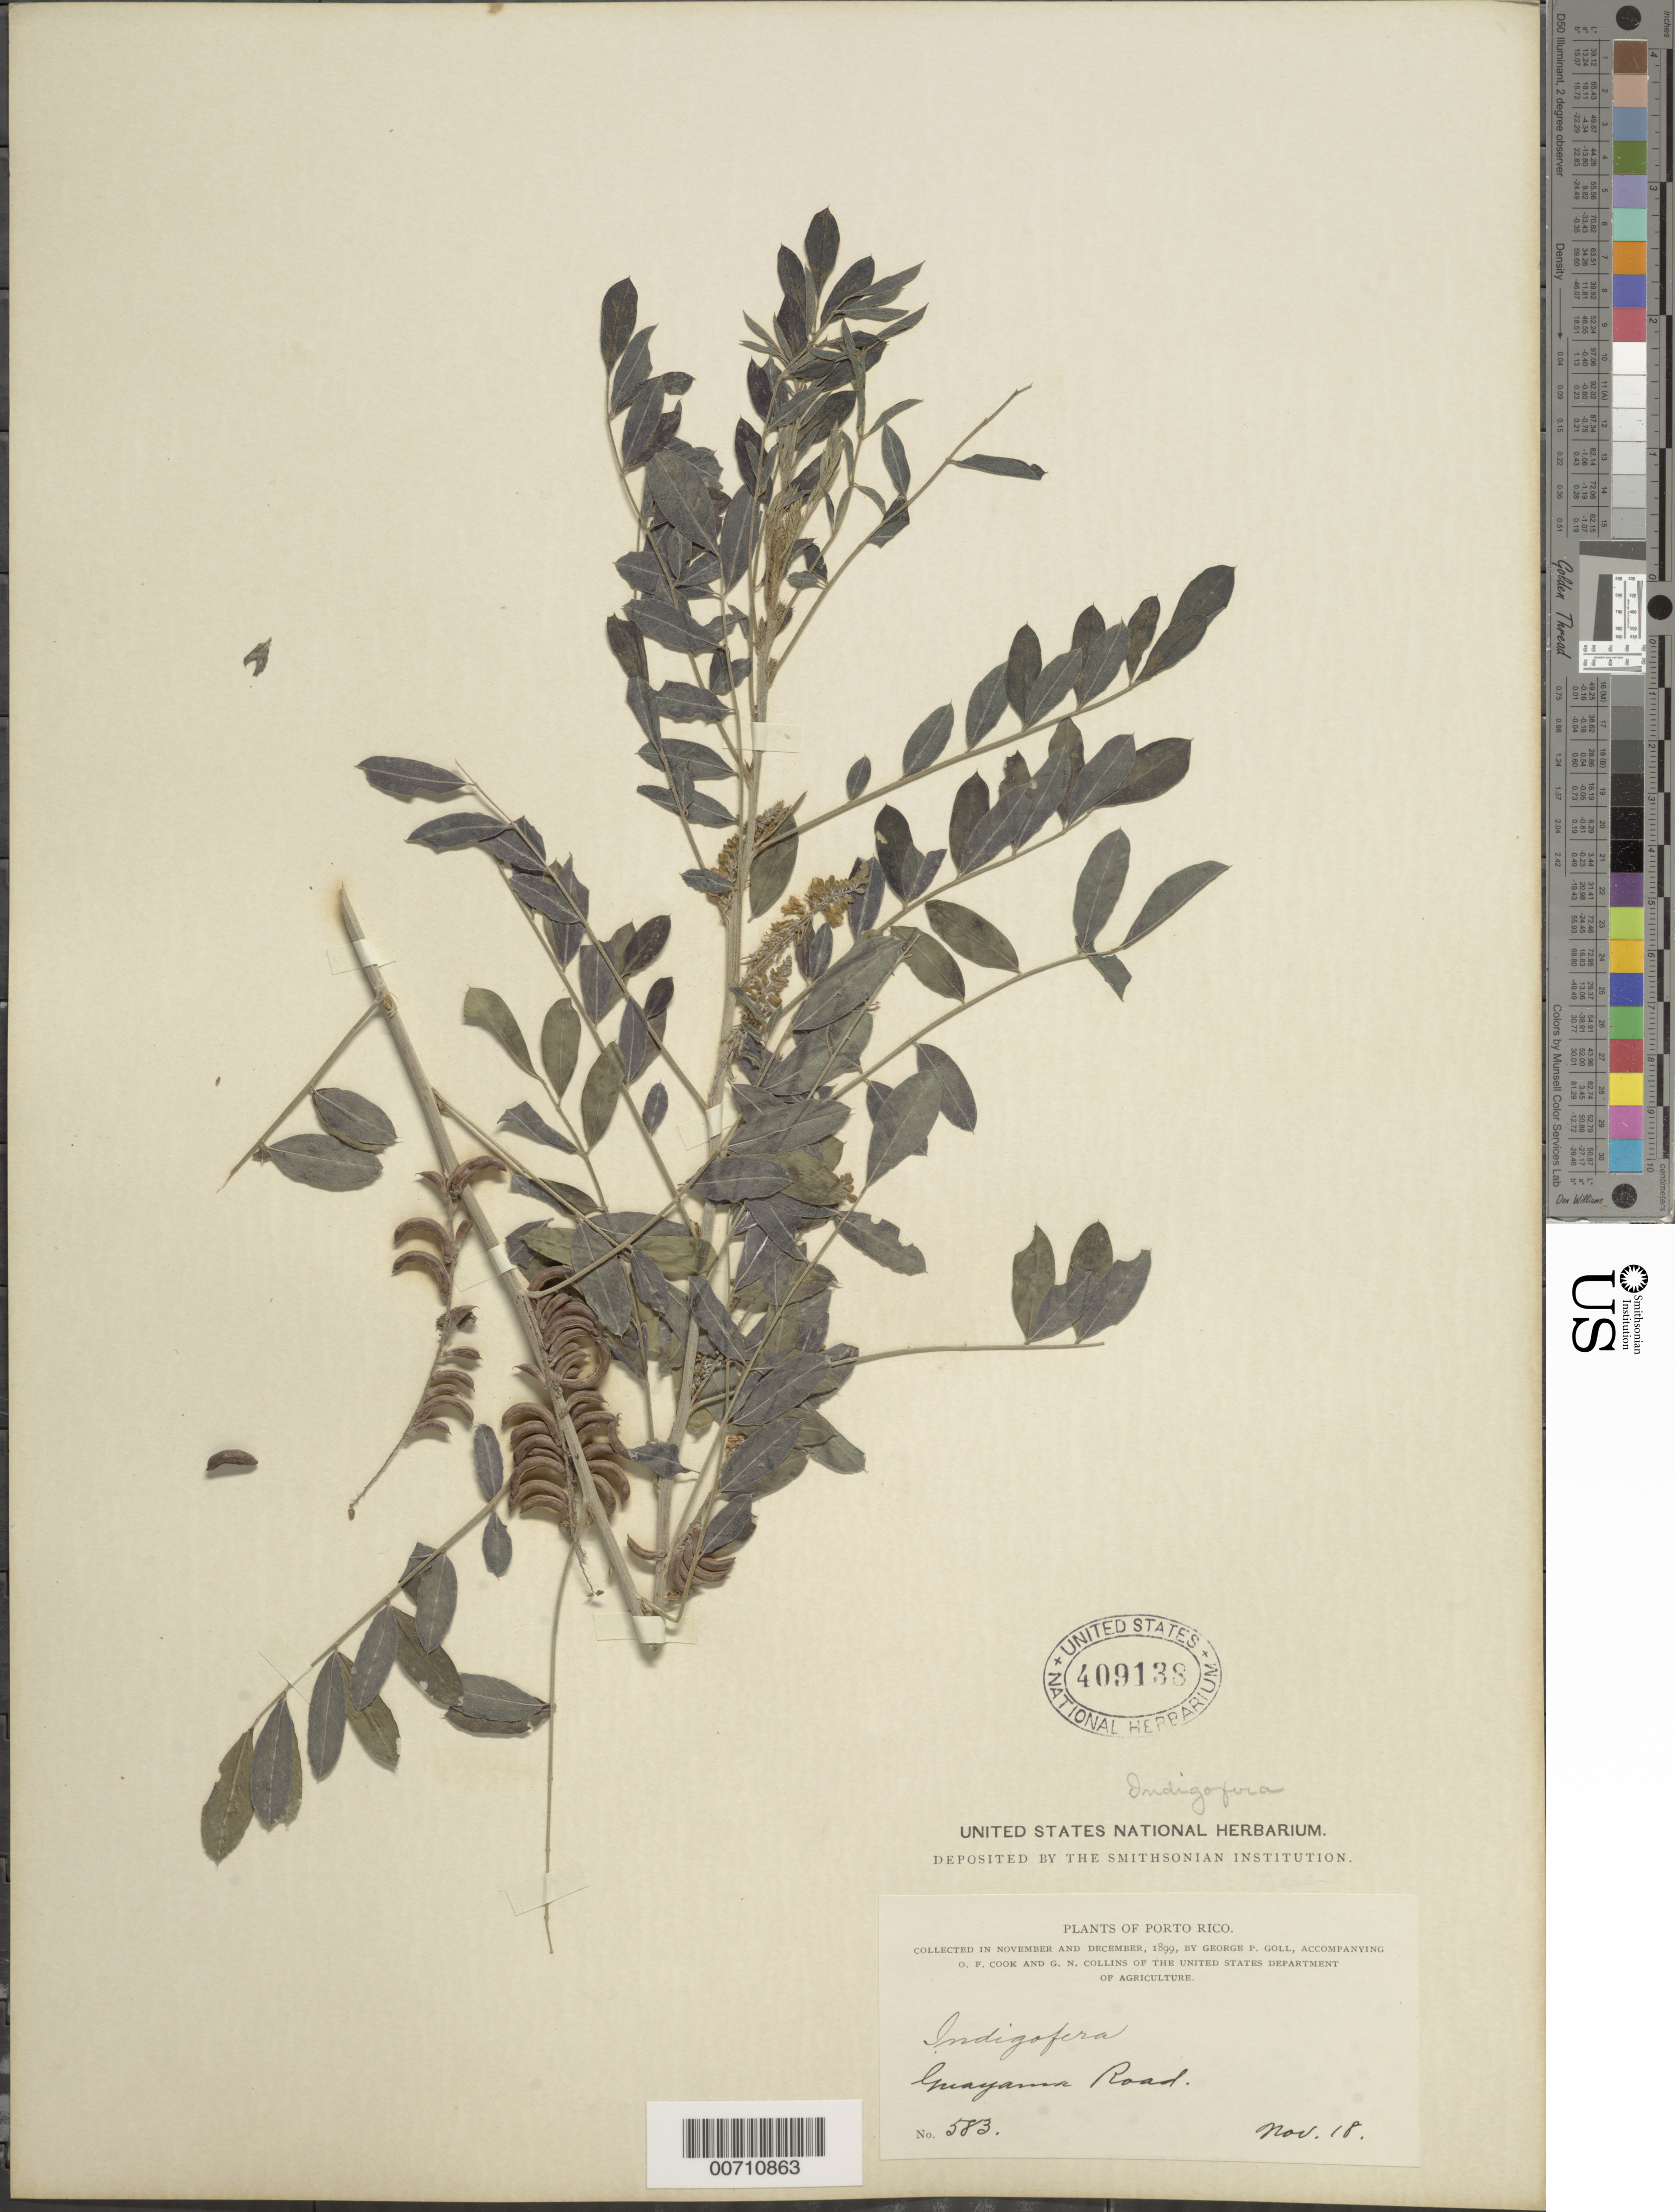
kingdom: Plantae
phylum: Tracheophyta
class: Magnoliopsida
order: Fabales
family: Fabaceae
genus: Indigofera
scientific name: Indigofera suffruticosa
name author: Mill.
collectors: G. Goll, O. F. Cook & G. Collins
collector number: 583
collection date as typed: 18 Nov 1899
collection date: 1899-11-18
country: Puerto Rico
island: Greater Antilles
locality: Guayama Rd.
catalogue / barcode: US 409138